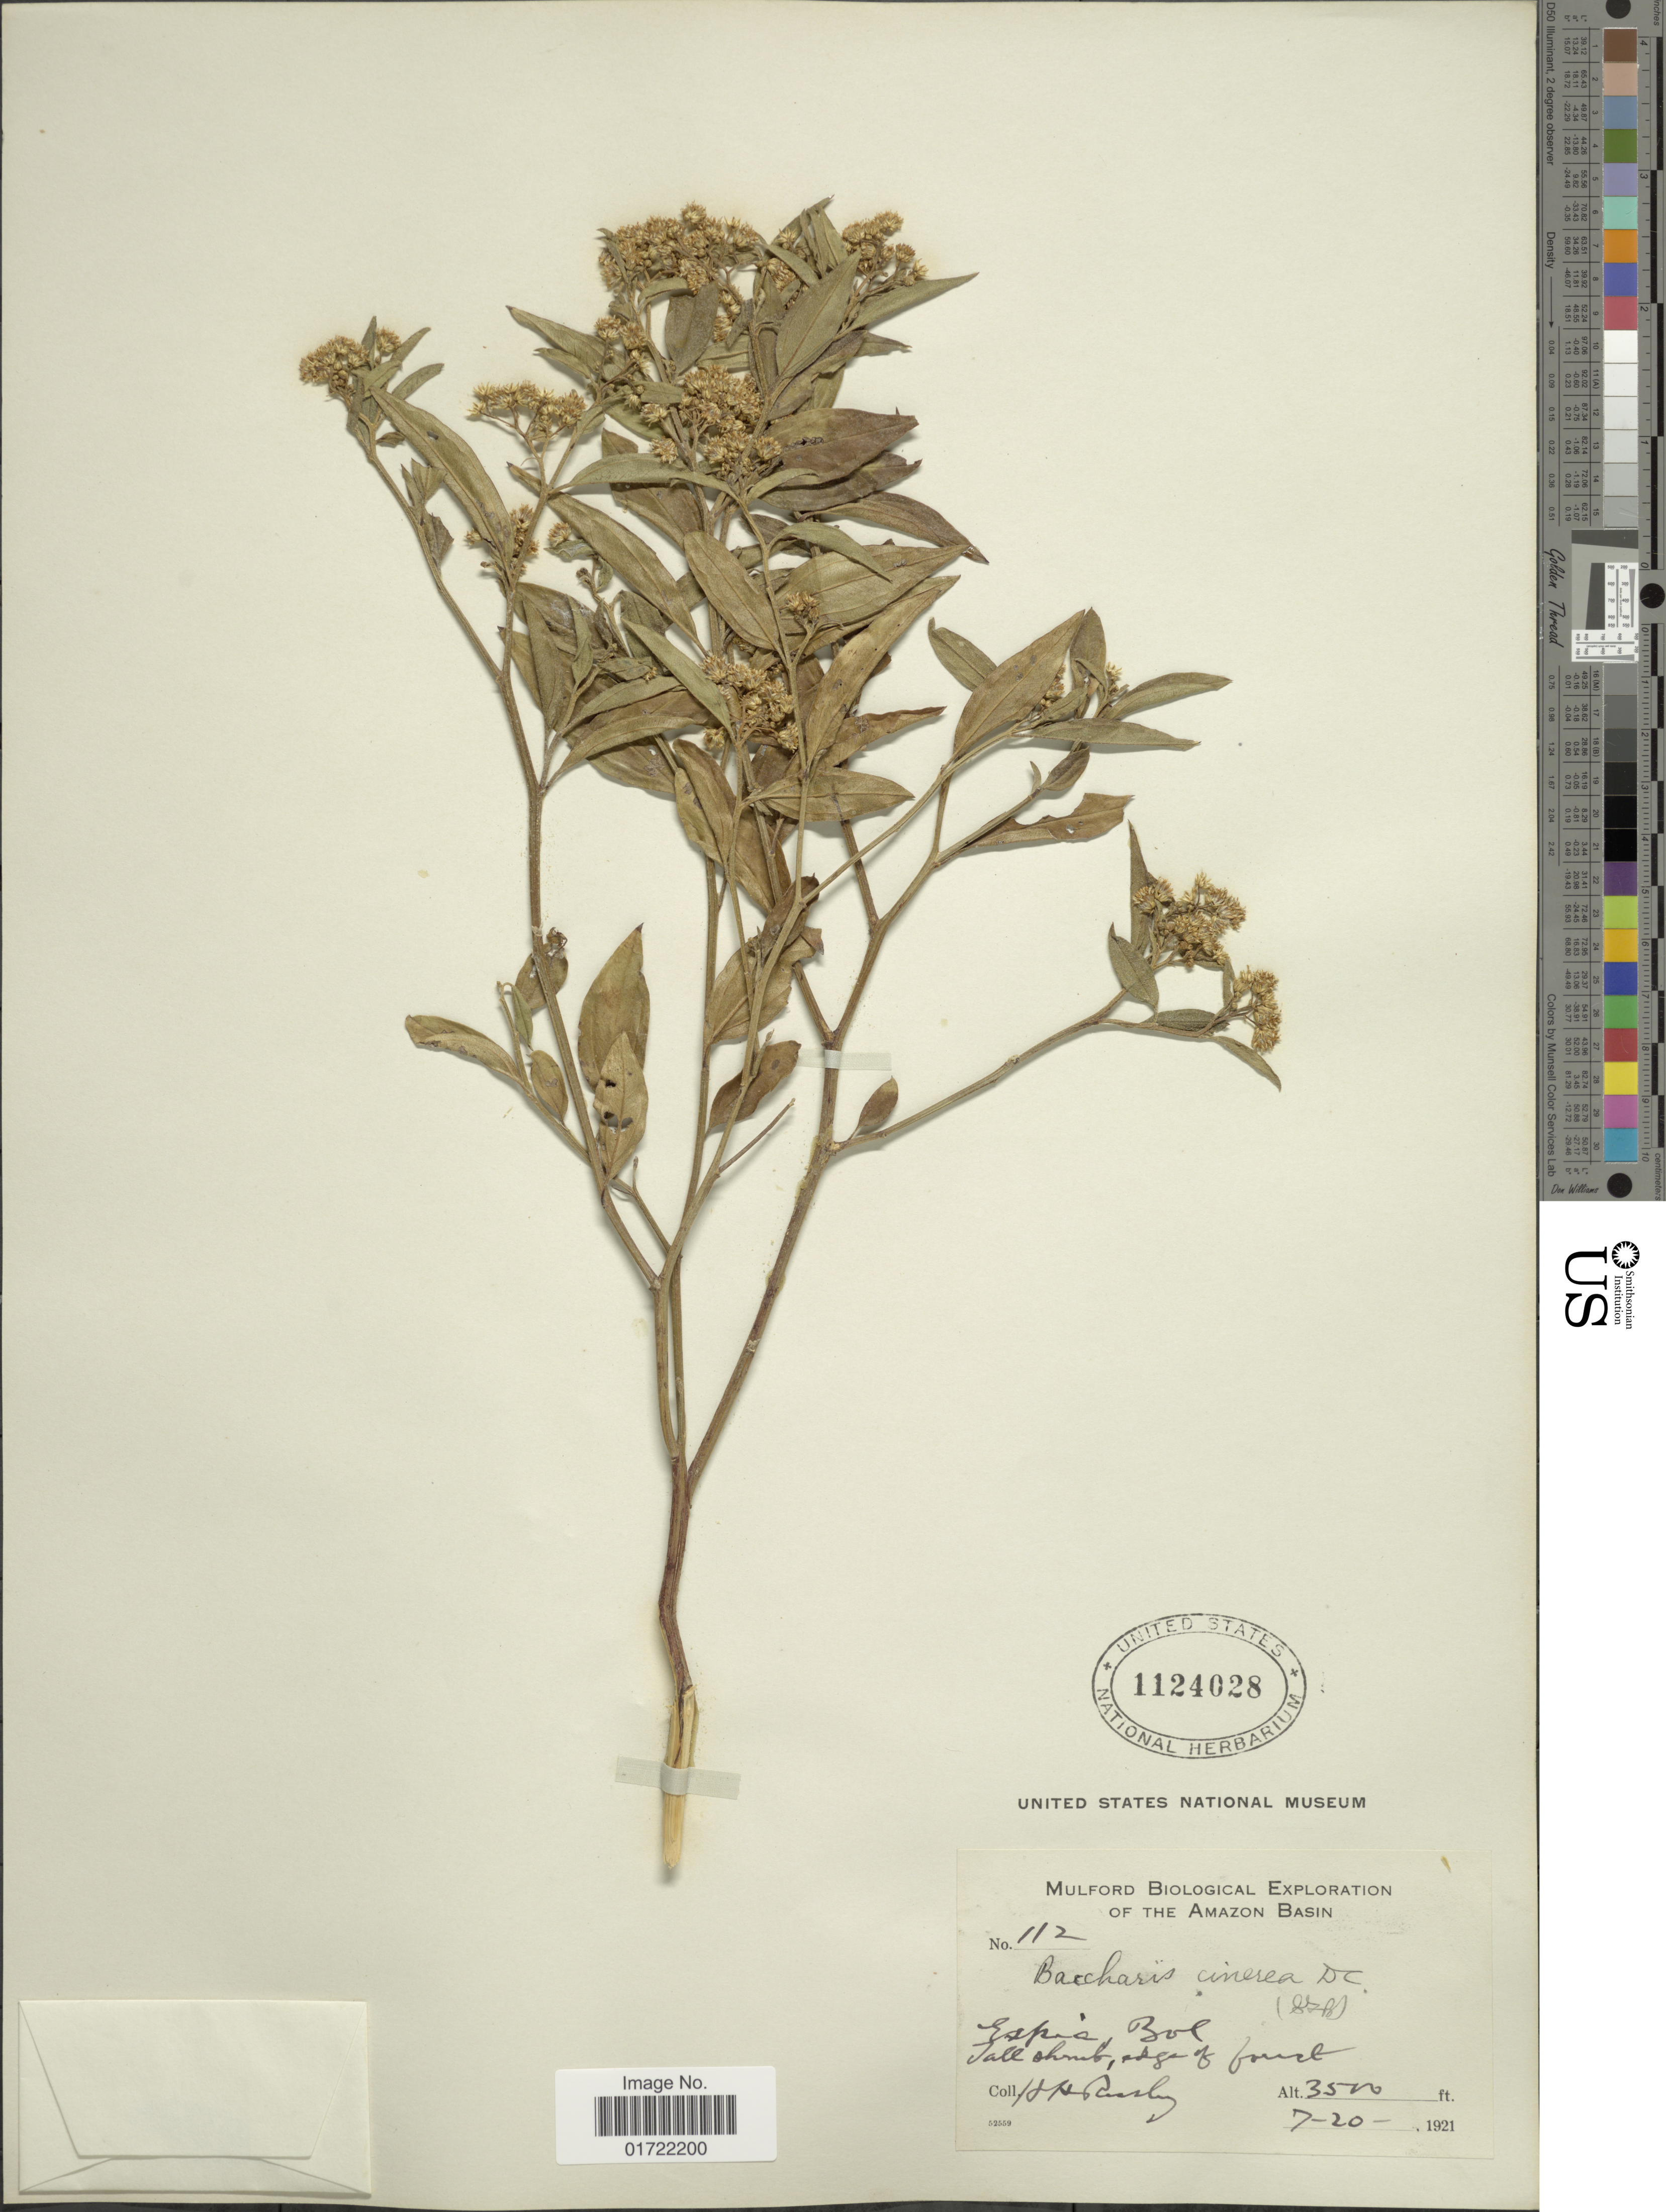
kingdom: Plantae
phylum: Tracheophyta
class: Magnoliopsida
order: Asterales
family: Asteraceae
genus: Baccharis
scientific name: Baccharis cinerea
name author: DC.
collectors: H. H. Rusby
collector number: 112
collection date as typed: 7-20-1921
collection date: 1921-07-20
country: Bolivia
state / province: La Paz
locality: Espia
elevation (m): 1067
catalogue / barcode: US 1124028